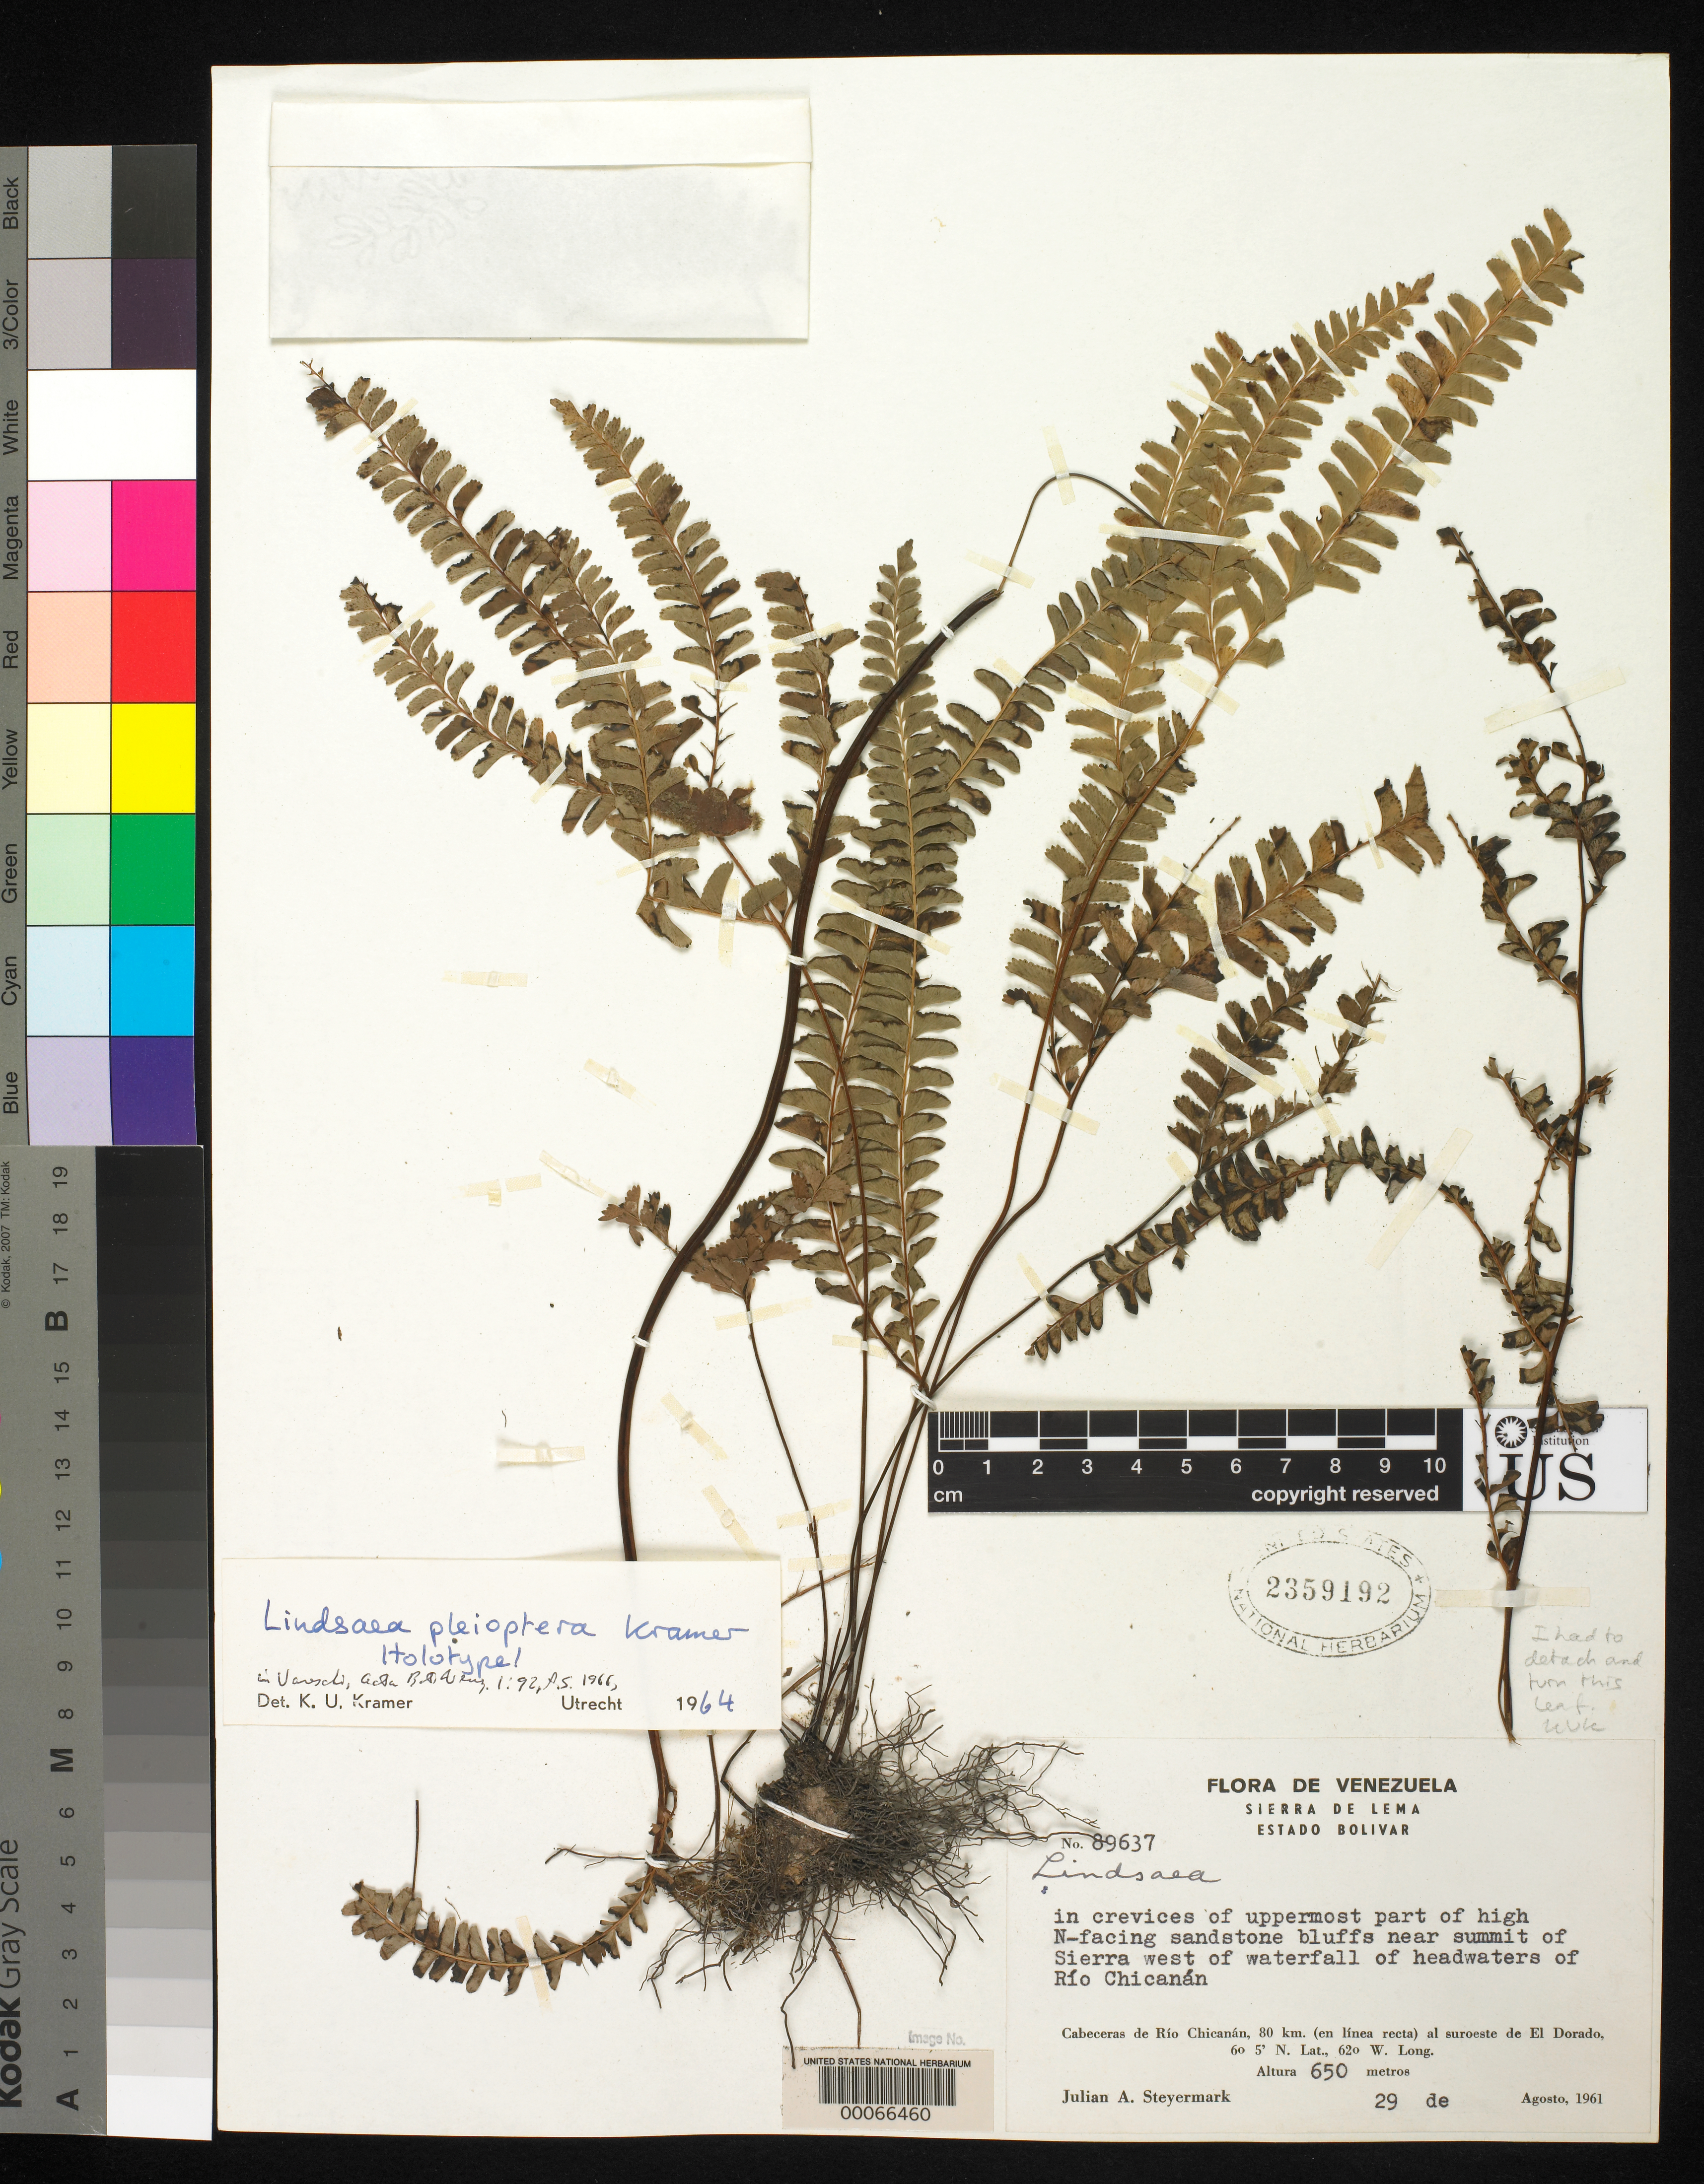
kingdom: Plantae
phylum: Tracheophyta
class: Polypodiopsida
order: Polypodiales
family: Lindsaeaceae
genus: Lindsaea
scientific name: Lindsaea pleioptera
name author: K.U. Kramer in Vareschi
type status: Holotype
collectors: J. Steyermark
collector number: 89637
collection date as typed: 29 Aug 1961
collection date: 1961-08-29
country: Venezuela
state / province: Bolivar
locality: Serra de Lema, near summit of sierra W of waterfall of headwaters of R. Chicanan.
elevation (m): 650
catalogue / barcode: US 2359192